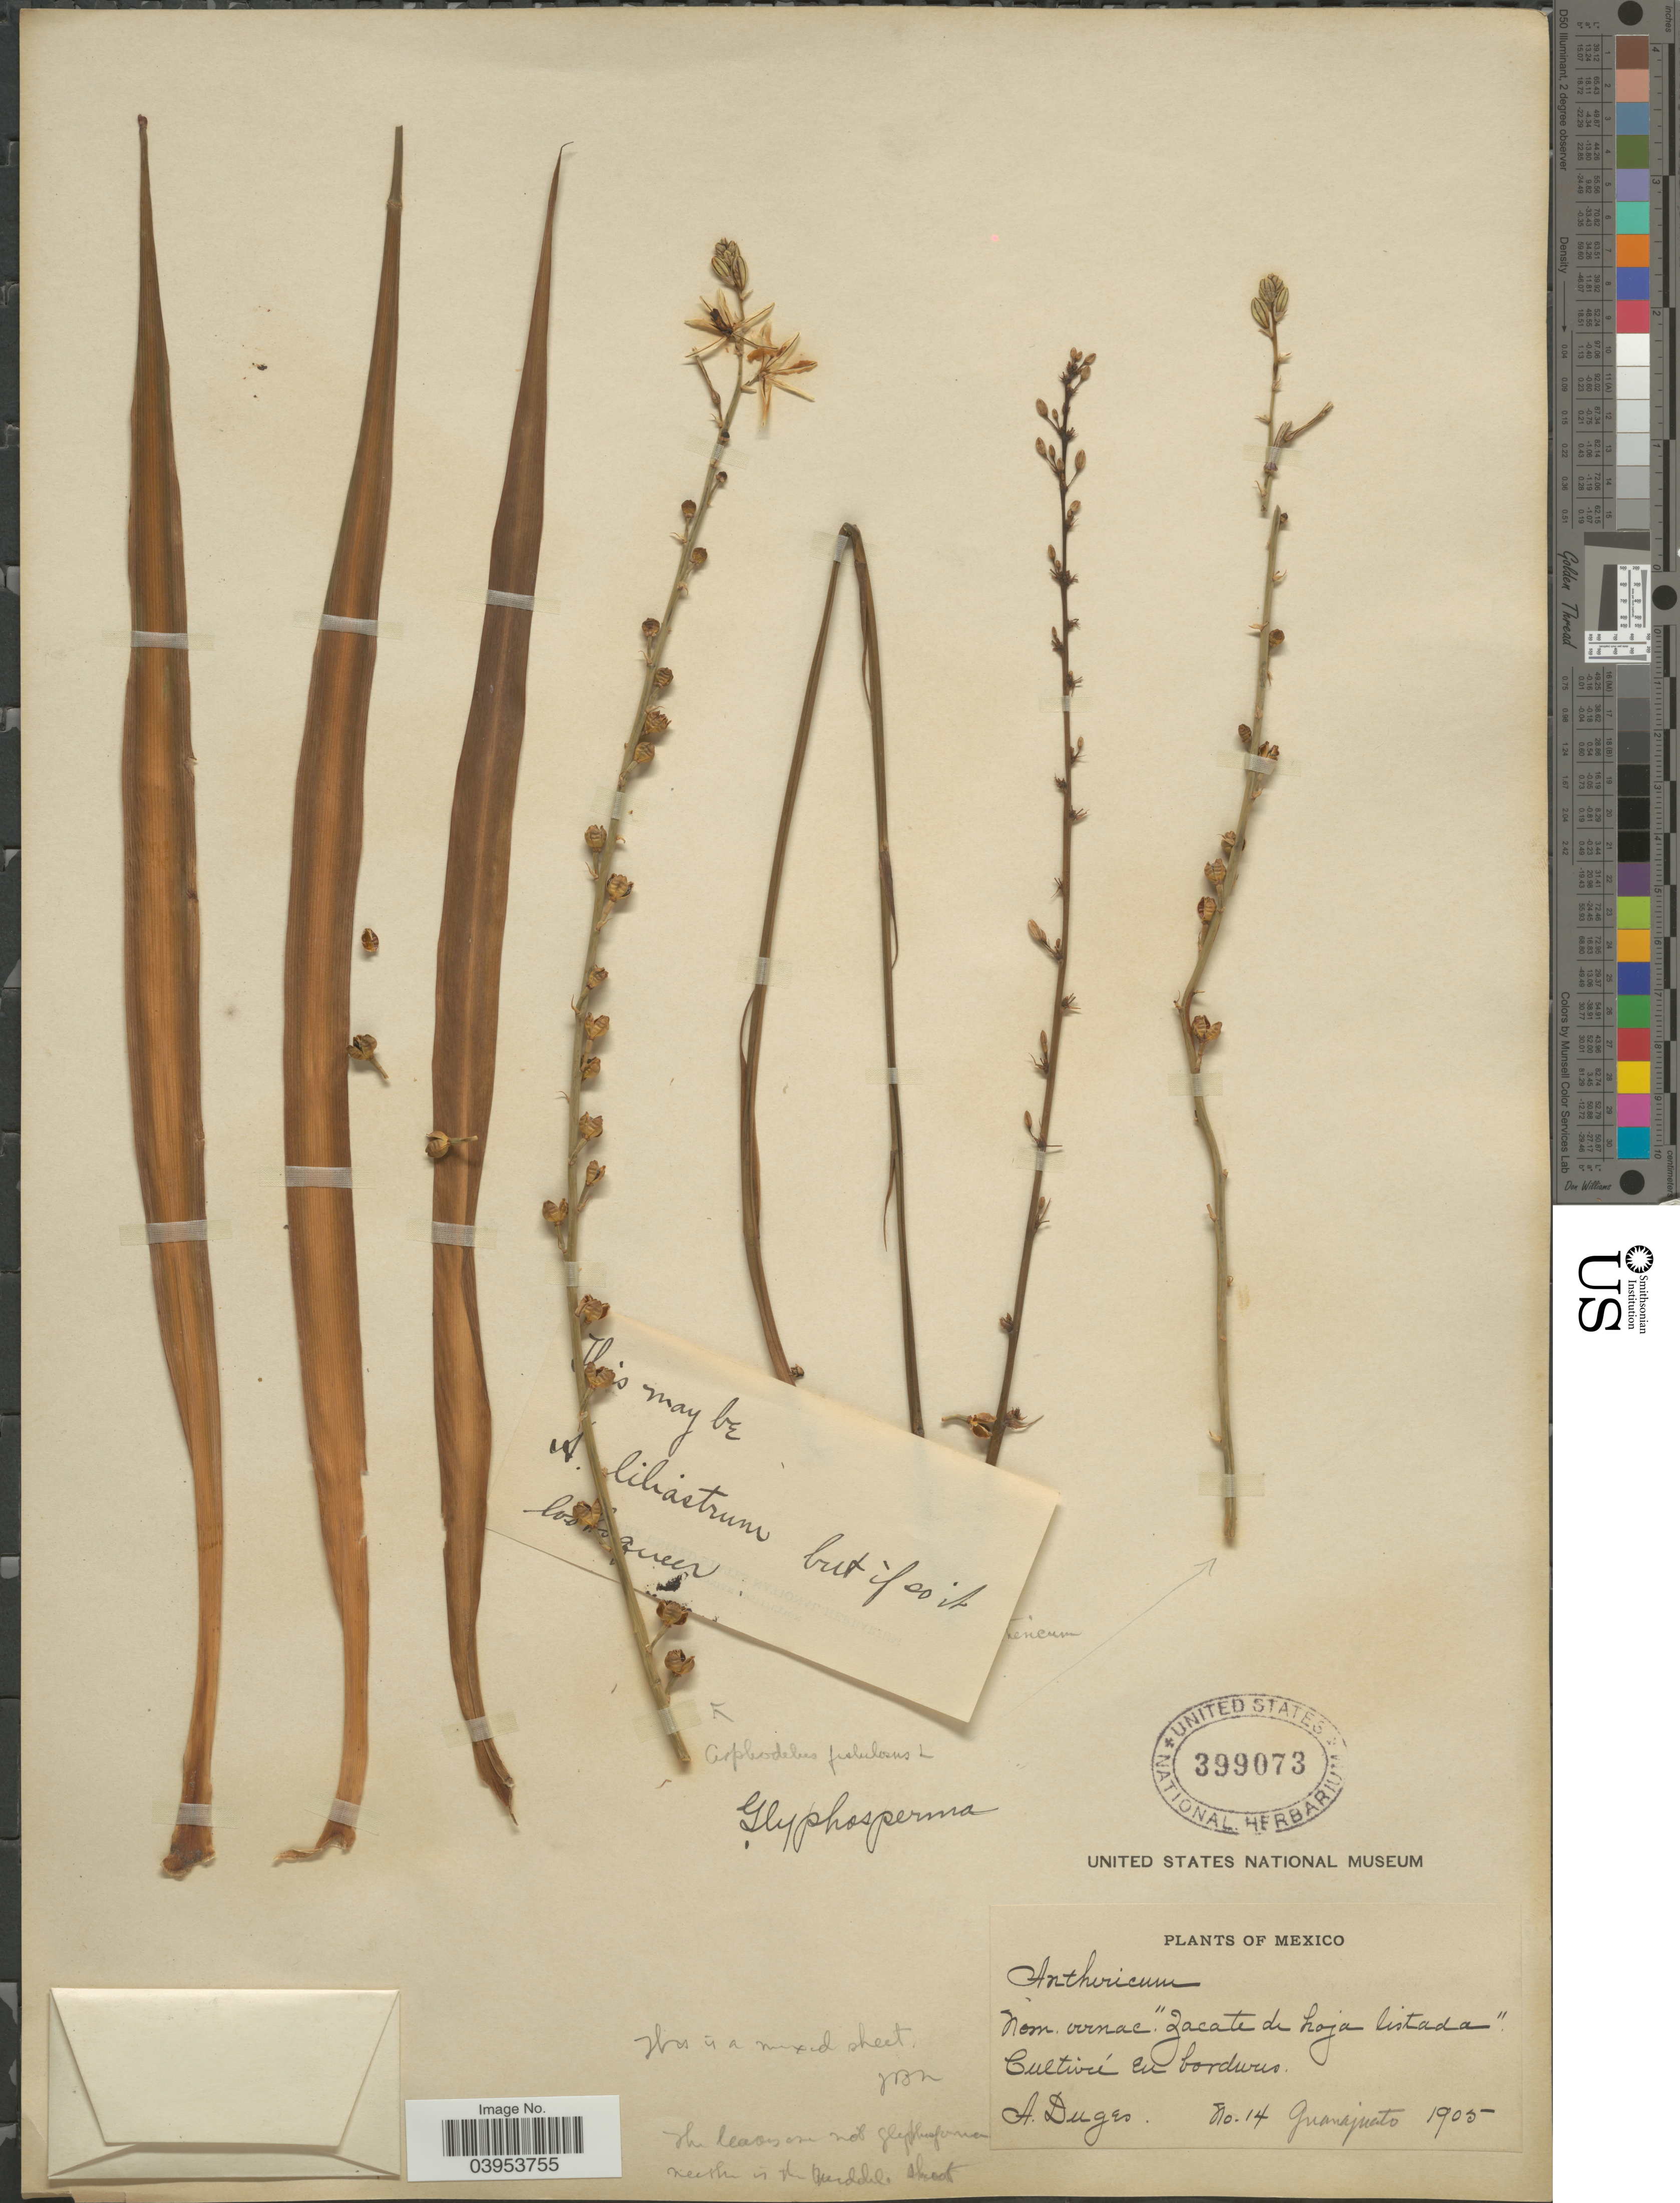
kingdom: Plantae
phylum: Tracheophyta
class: Liliopsida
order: Asparagales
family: Asphodelaceae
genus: Asphodelus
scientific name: Asphodelus fistulosus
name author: L.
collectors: A. Duges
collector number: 14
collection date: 1905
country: Mexico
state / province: Guanajuato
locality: Cultivée en bordures.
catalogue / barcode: US 399073